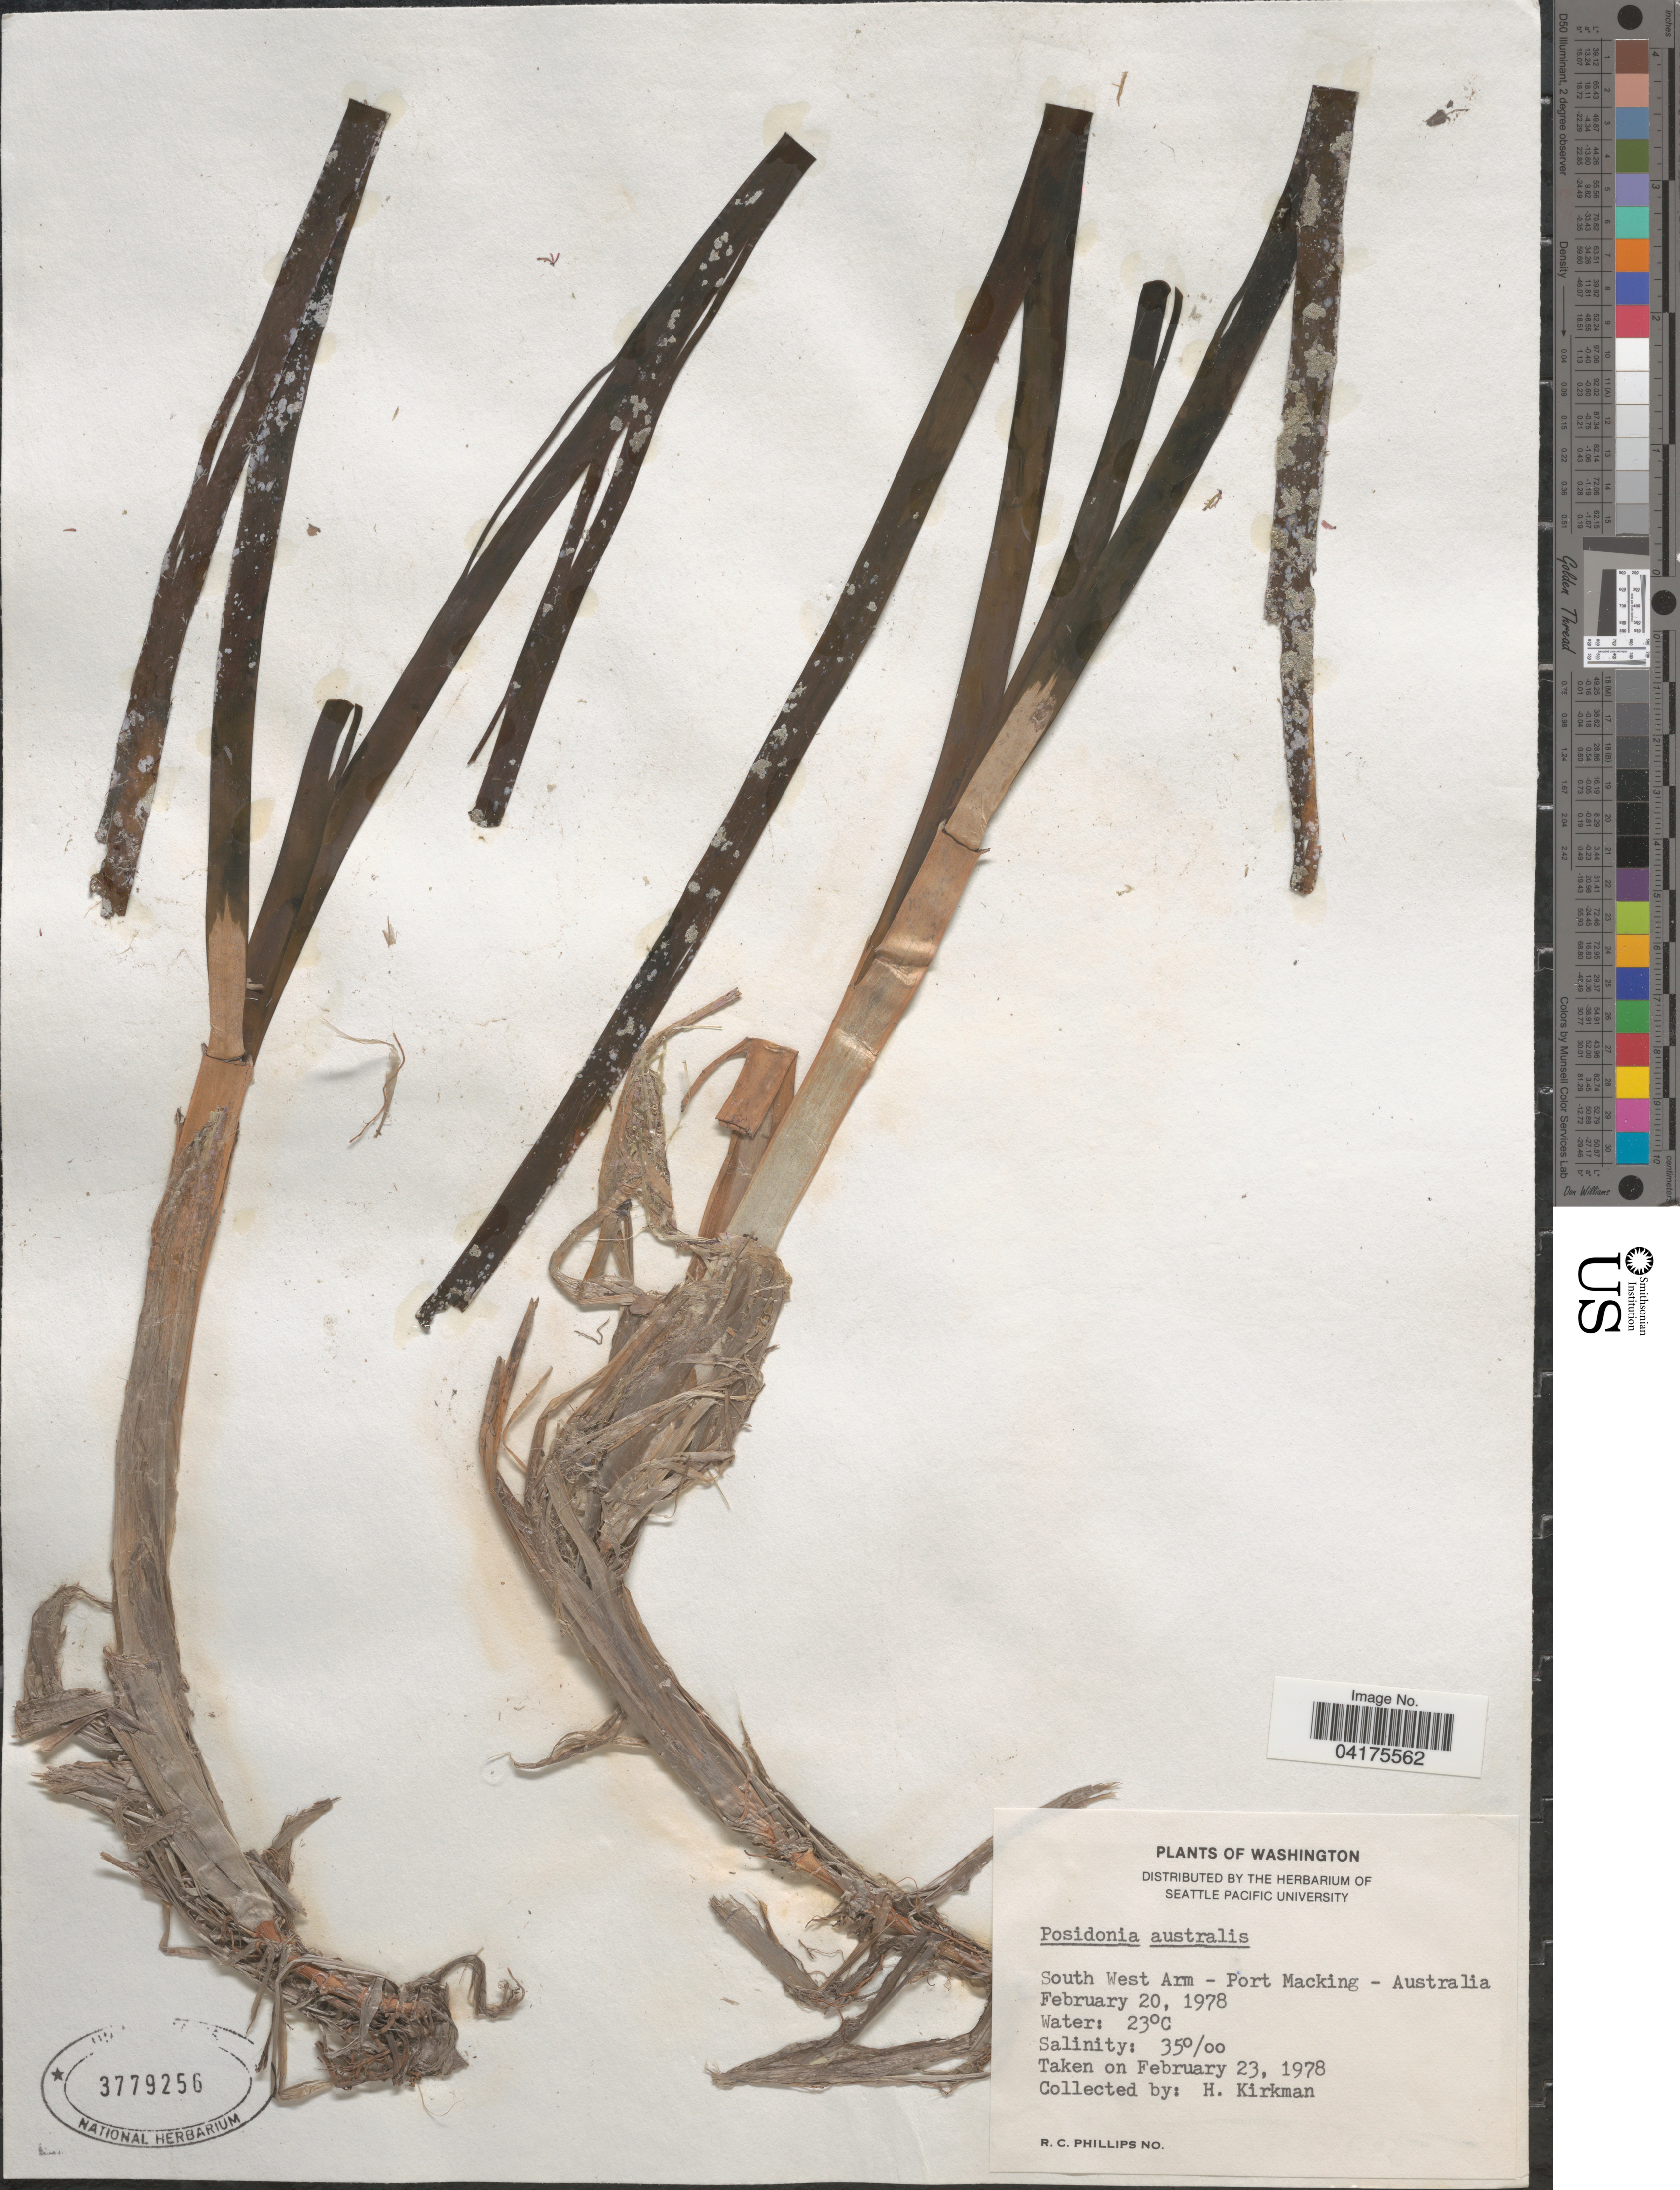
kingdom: Plantae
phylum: Tracheophyta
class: Liliopsida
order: Alismatales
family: Posidoniaceae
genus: Posidonia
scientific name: Posidonia australis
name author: Hook. f.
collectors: H. Kirkman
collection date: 1978-02-20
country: Australia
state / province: New South Wales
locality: South West Arm - Port Macking [= Port Hacking].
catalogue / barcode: US 3779256